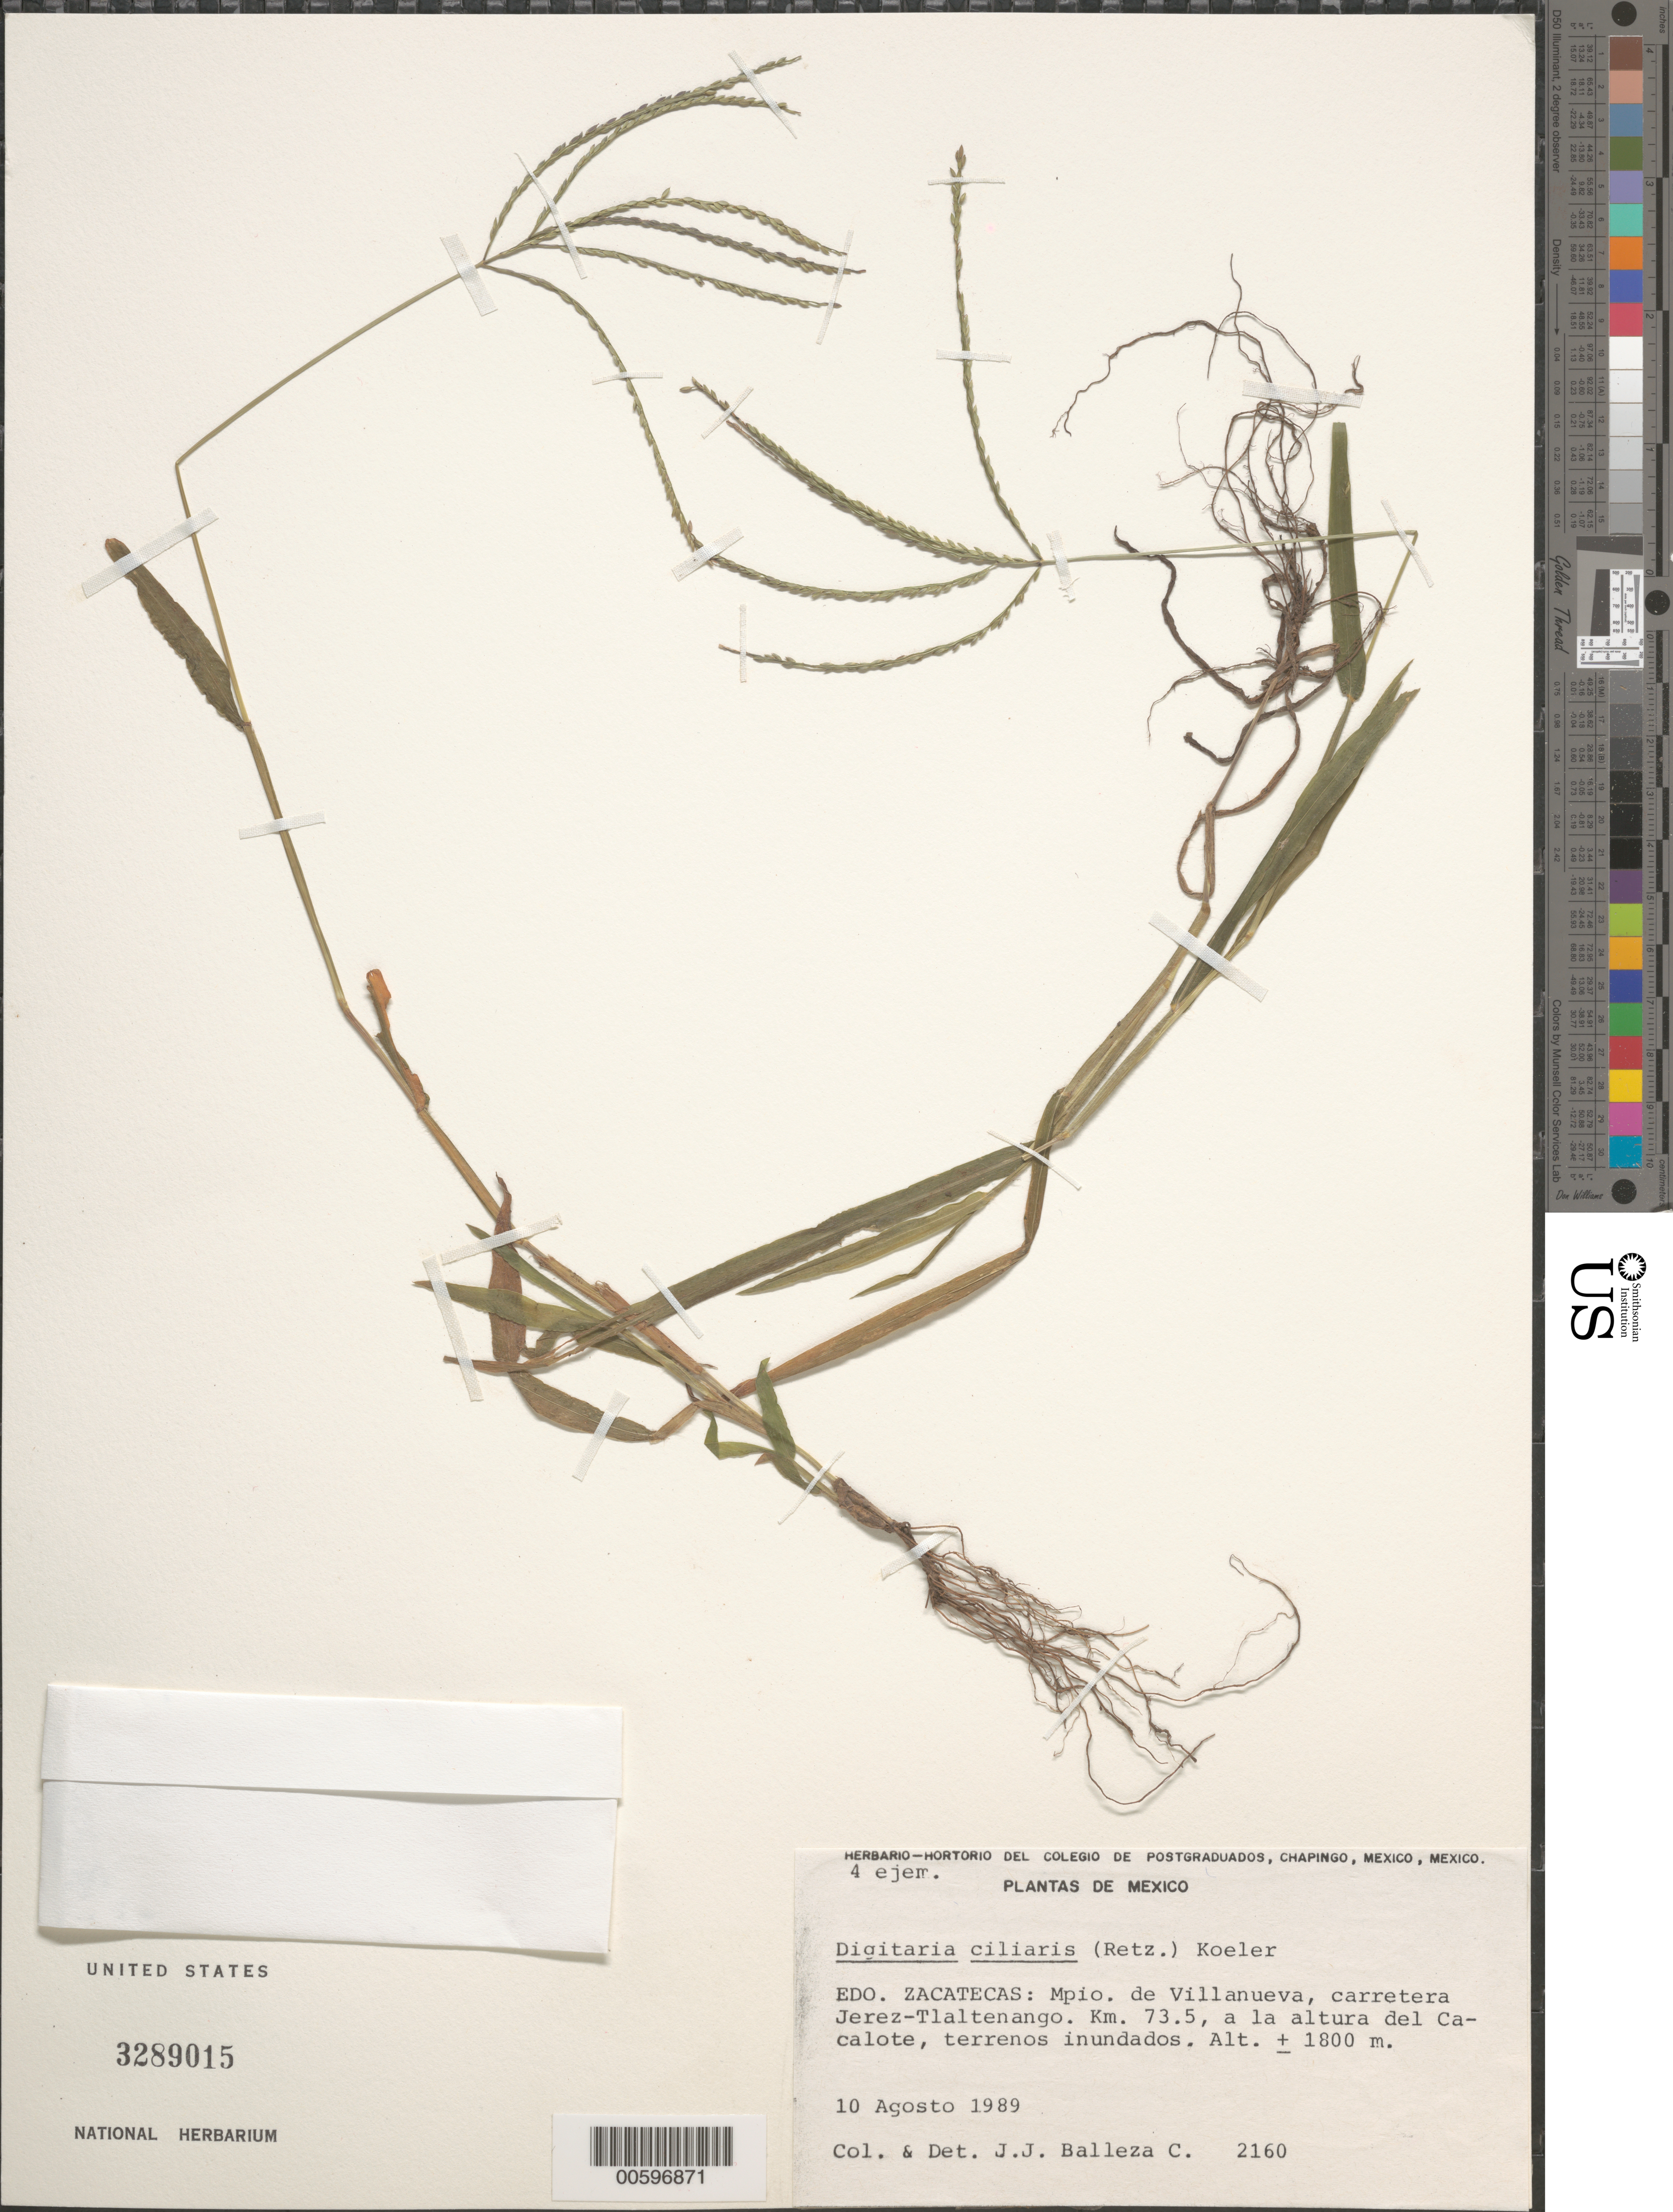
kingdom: Plantae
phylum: Tracheophyta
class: Liliopsida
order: Poales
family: Poaceae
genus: Digitaria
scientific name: Digitaria ciliaris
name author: (Retz.) Koeler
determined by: Balleza C., J. J.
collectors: J. J. Balleza C.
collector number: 2160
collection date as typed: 10 Aug 1989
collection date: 1989-08-10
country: Mexico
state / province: Zacatecas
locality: Mpio de Villanueva, carretera Jerez-Tlaltenango. Km. 73.5, a la altura del Cacalote, terrenos inundados.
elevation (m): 1800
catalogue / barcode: US 3289015